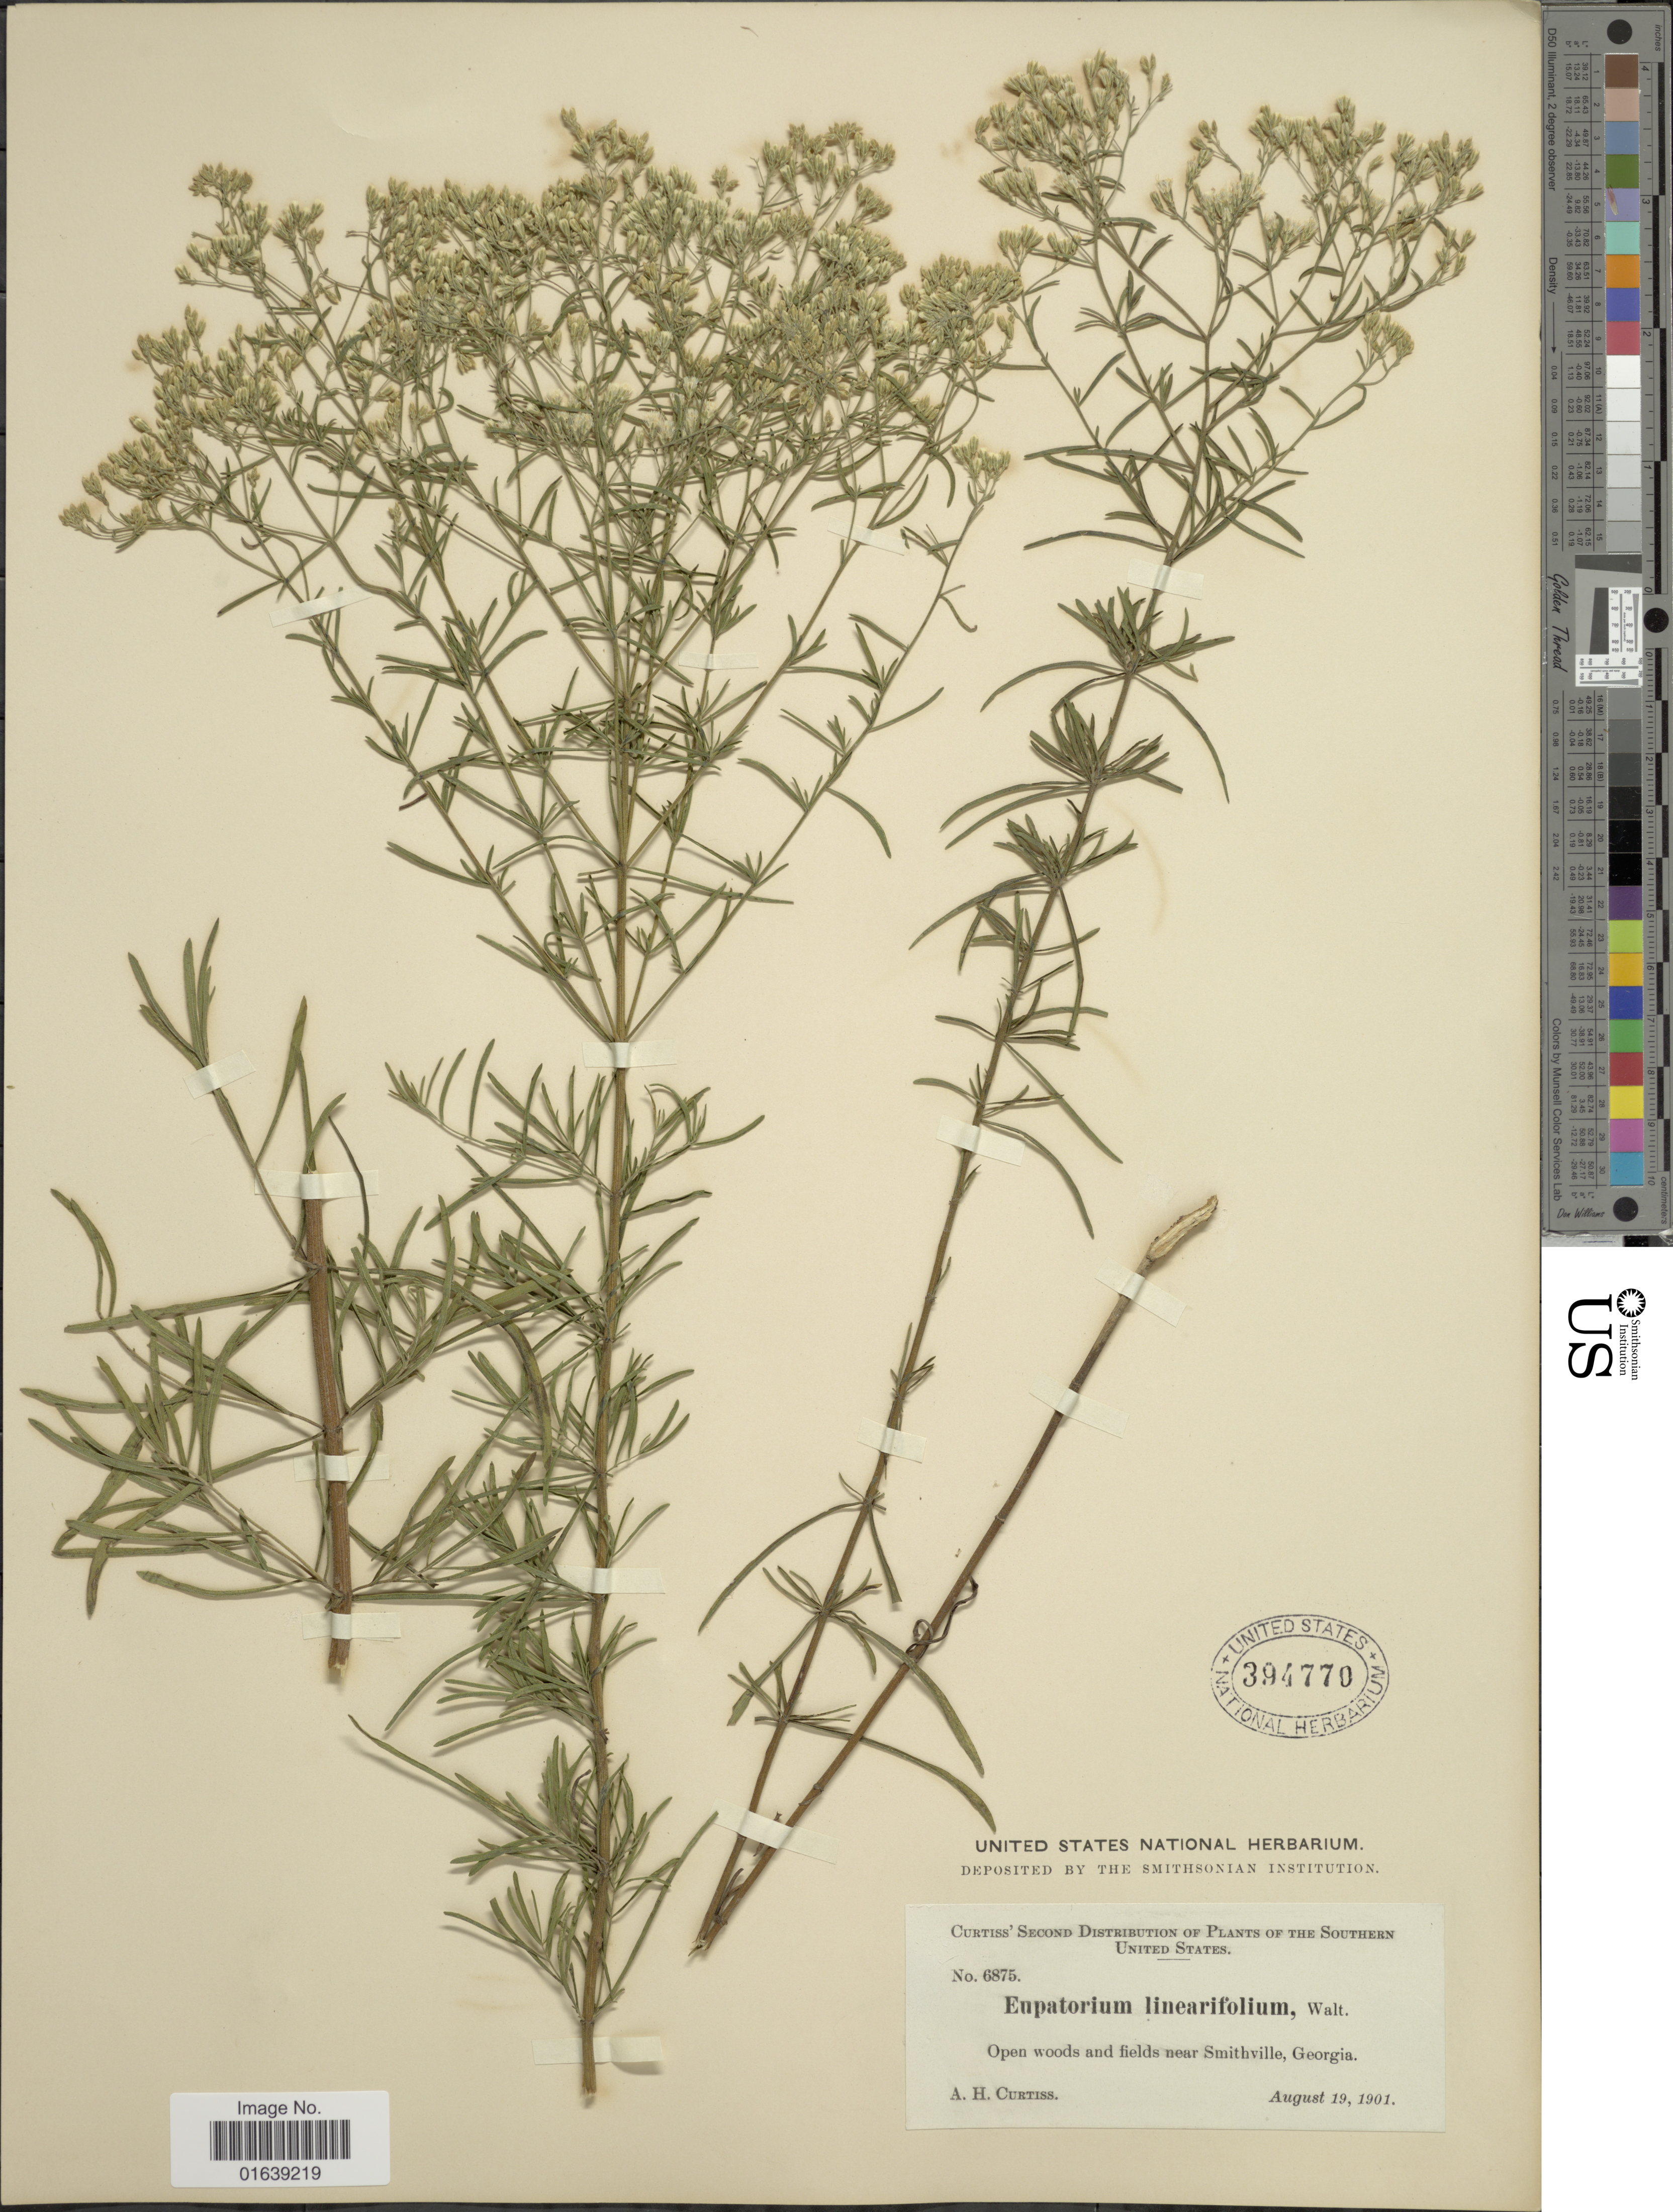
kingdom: Plantae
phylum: Tracheophyta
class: Magnoliopsida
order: Asterales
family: Asteraceae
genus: Eupatorium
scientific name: Eupatorium hyssopifolium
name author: L.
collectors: A. H. Curtiss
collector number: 6875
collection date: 1901-08-19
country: United States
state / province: Georgia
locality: Open woods and fields near Smithville, Georgia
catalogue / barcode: US 394770